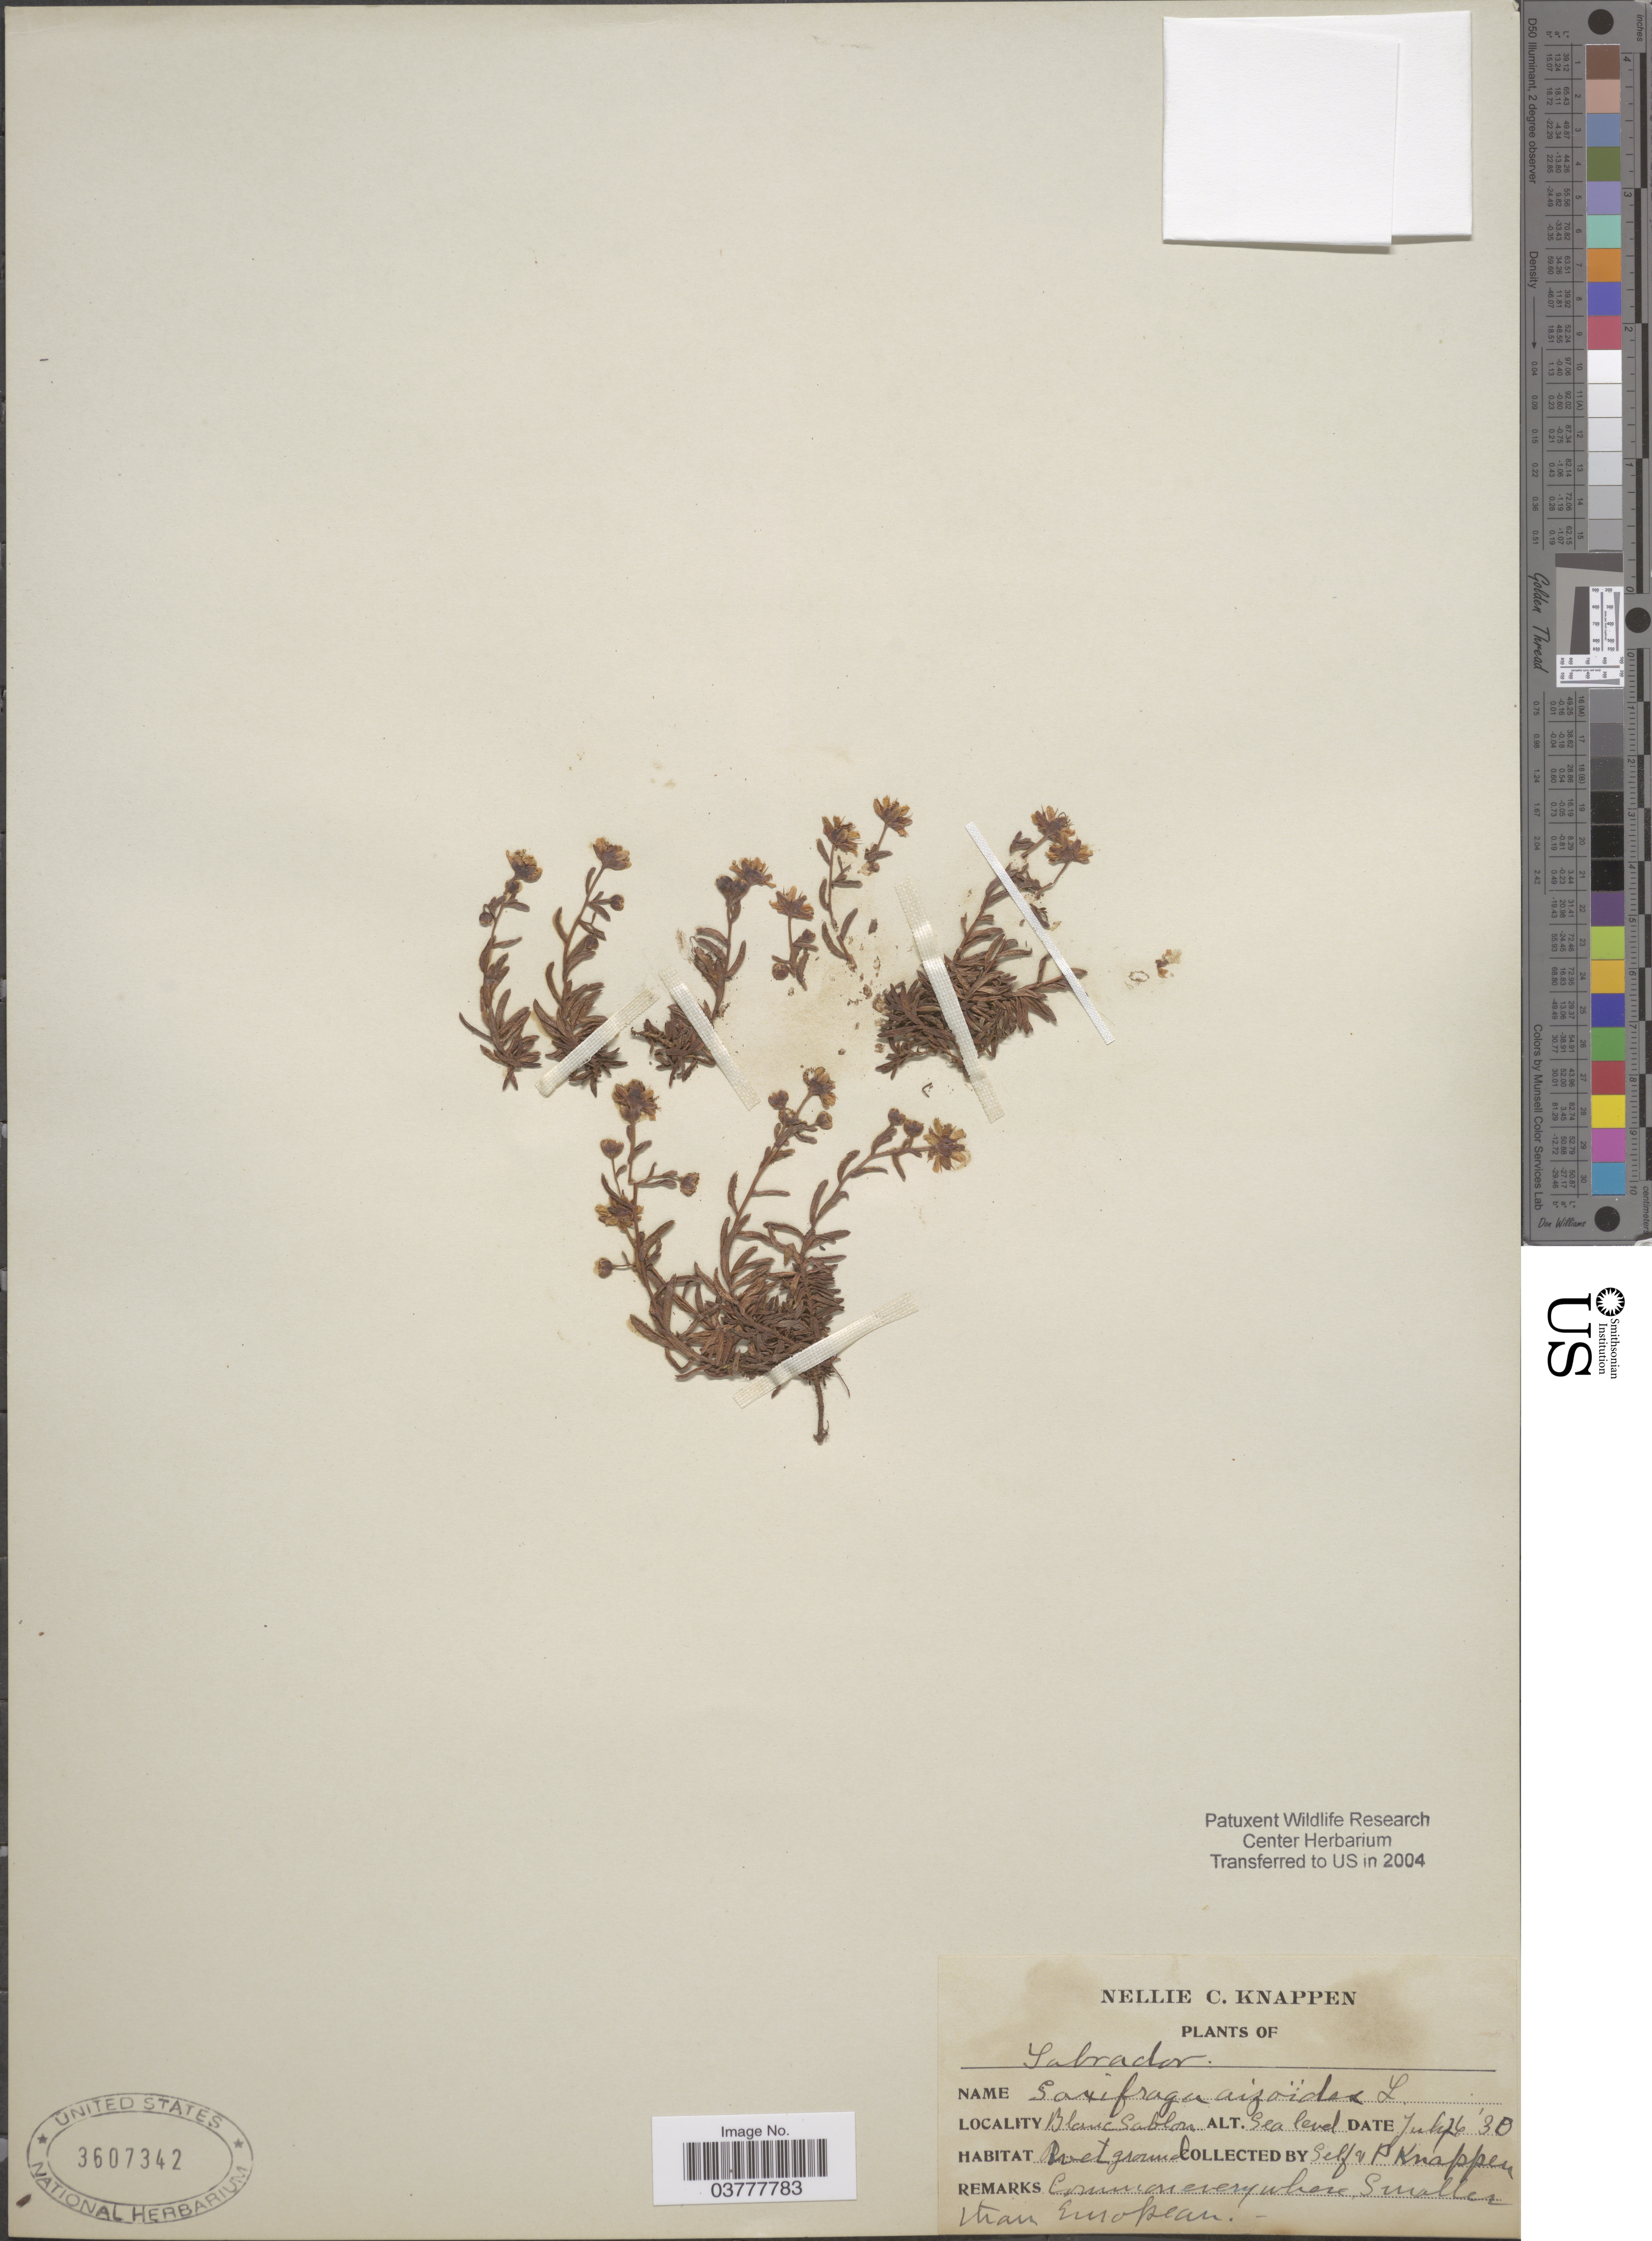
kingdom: Plantae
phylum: Tracheophyta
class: Magnoliopsida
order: Saxifragales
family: Saxifragaceae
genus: Saxifraga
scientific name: Saxifraga aizoides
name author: L.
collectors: N. Knappen & P. Knappen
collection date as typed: Transcribed d/m/y: 26/7/30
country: Canada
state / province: Newfoundland and Labrador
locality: Labrador. Blanc Sablon.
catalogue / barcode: US 3607342